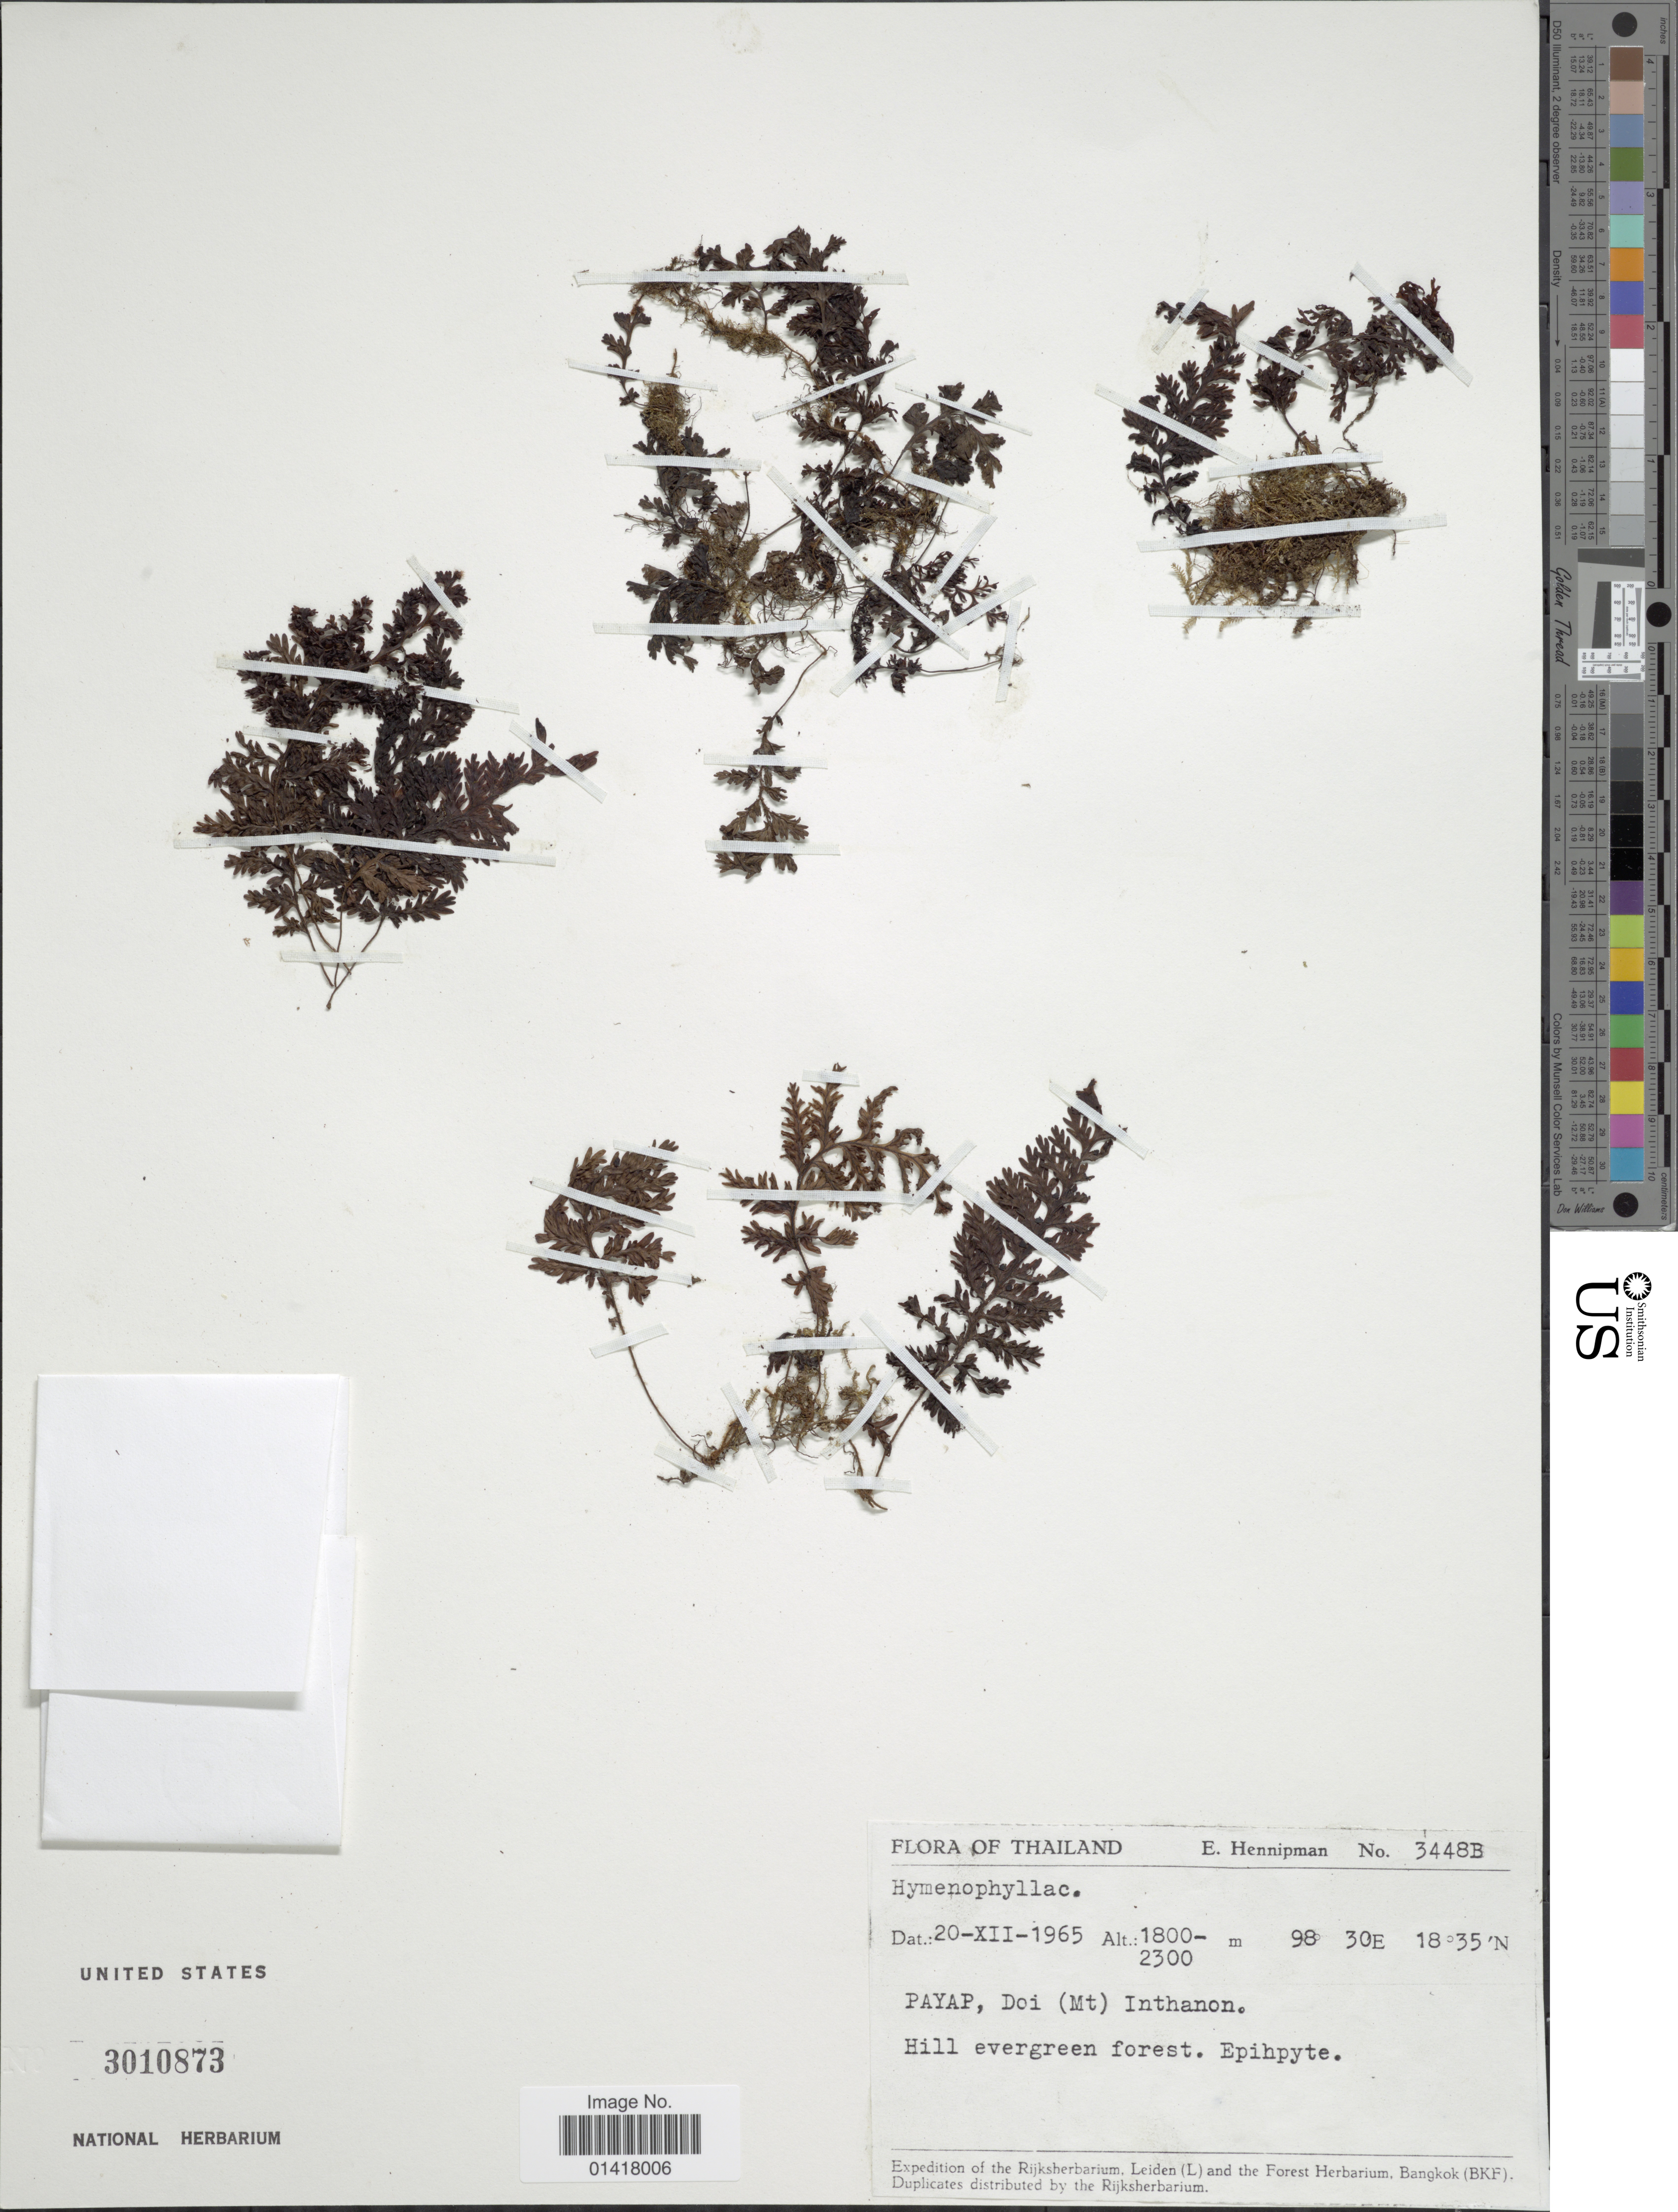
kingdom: Plantae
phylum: Tracheophyta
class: Polypodiopsida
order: Hymenophyllales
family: Hymenophyllaceae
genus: Hymenophyllum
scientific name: Hymenophyllum sp.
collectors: E. Hennipman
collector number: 3448B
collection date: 1965-12-20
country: Thailand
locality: Payap, Doi (Mt) Inthanon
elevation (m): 1800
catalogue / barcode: US 3010873